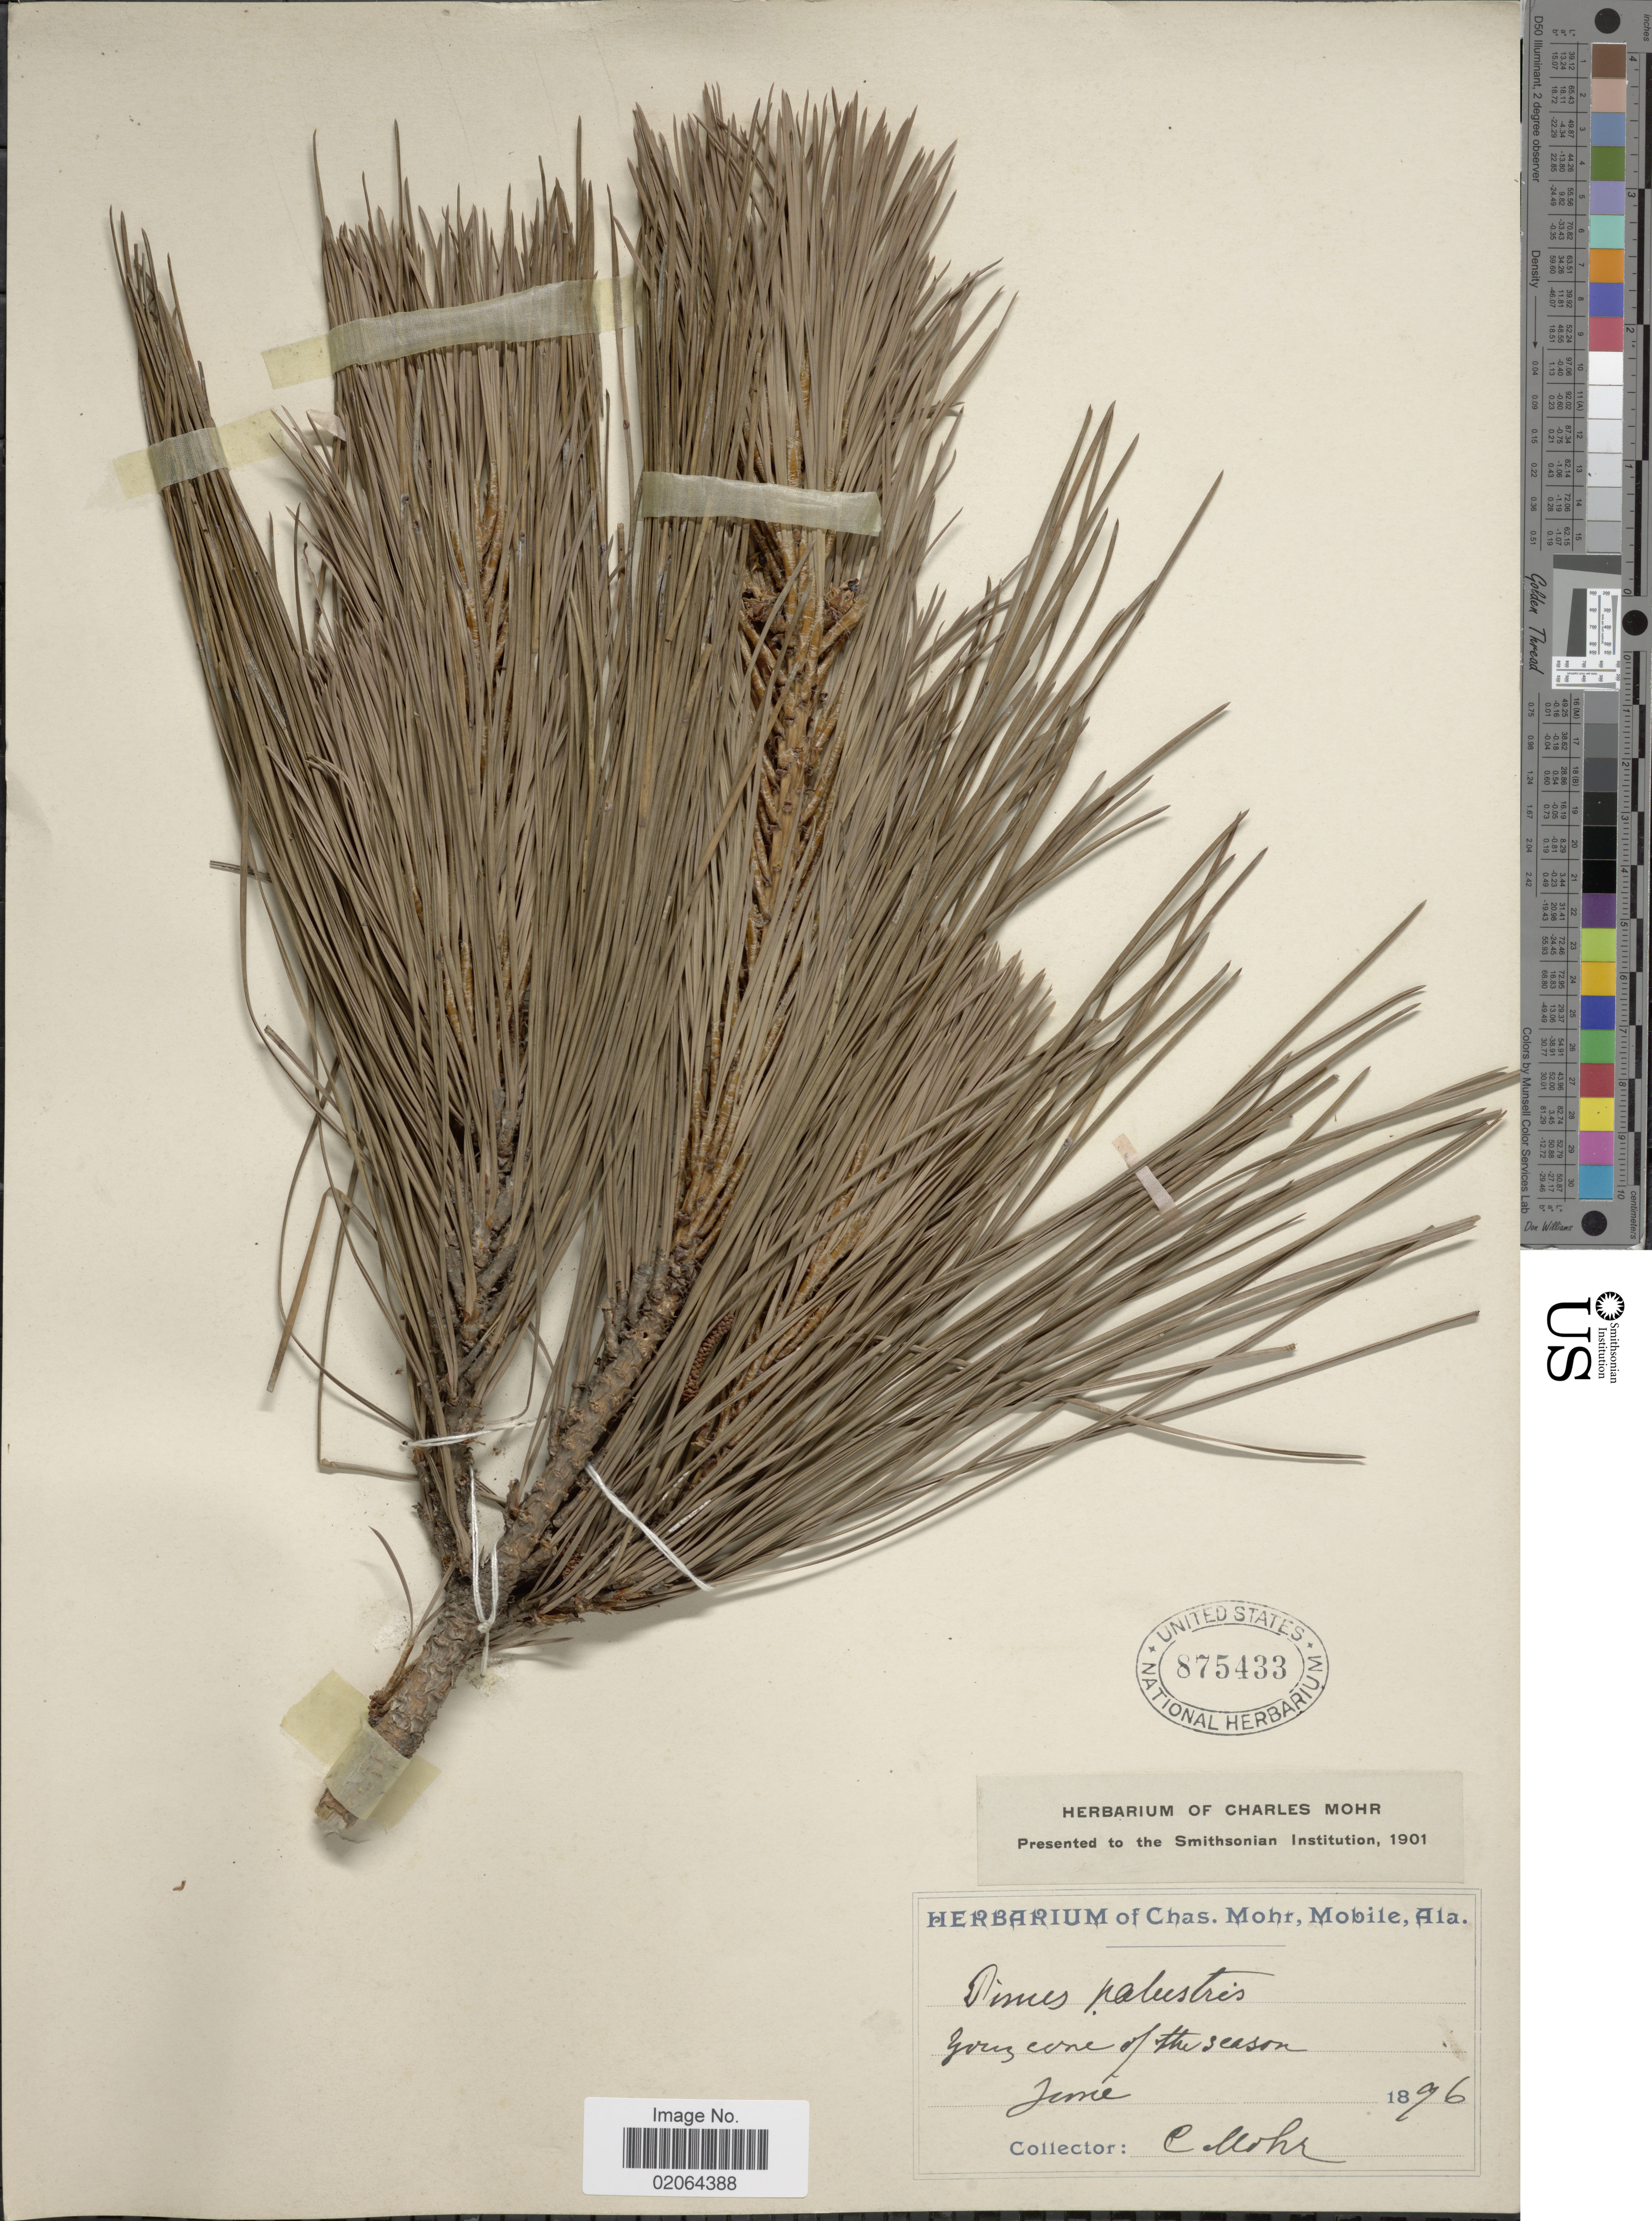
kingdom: Plantae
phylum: Tracheophyta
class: Pinopsida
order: Pinales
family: Pinaceae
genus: Pinus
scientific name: Pinus palustris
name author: Mill.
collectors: C. T. Mohr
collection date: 1896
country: United States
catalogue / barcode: US 875433